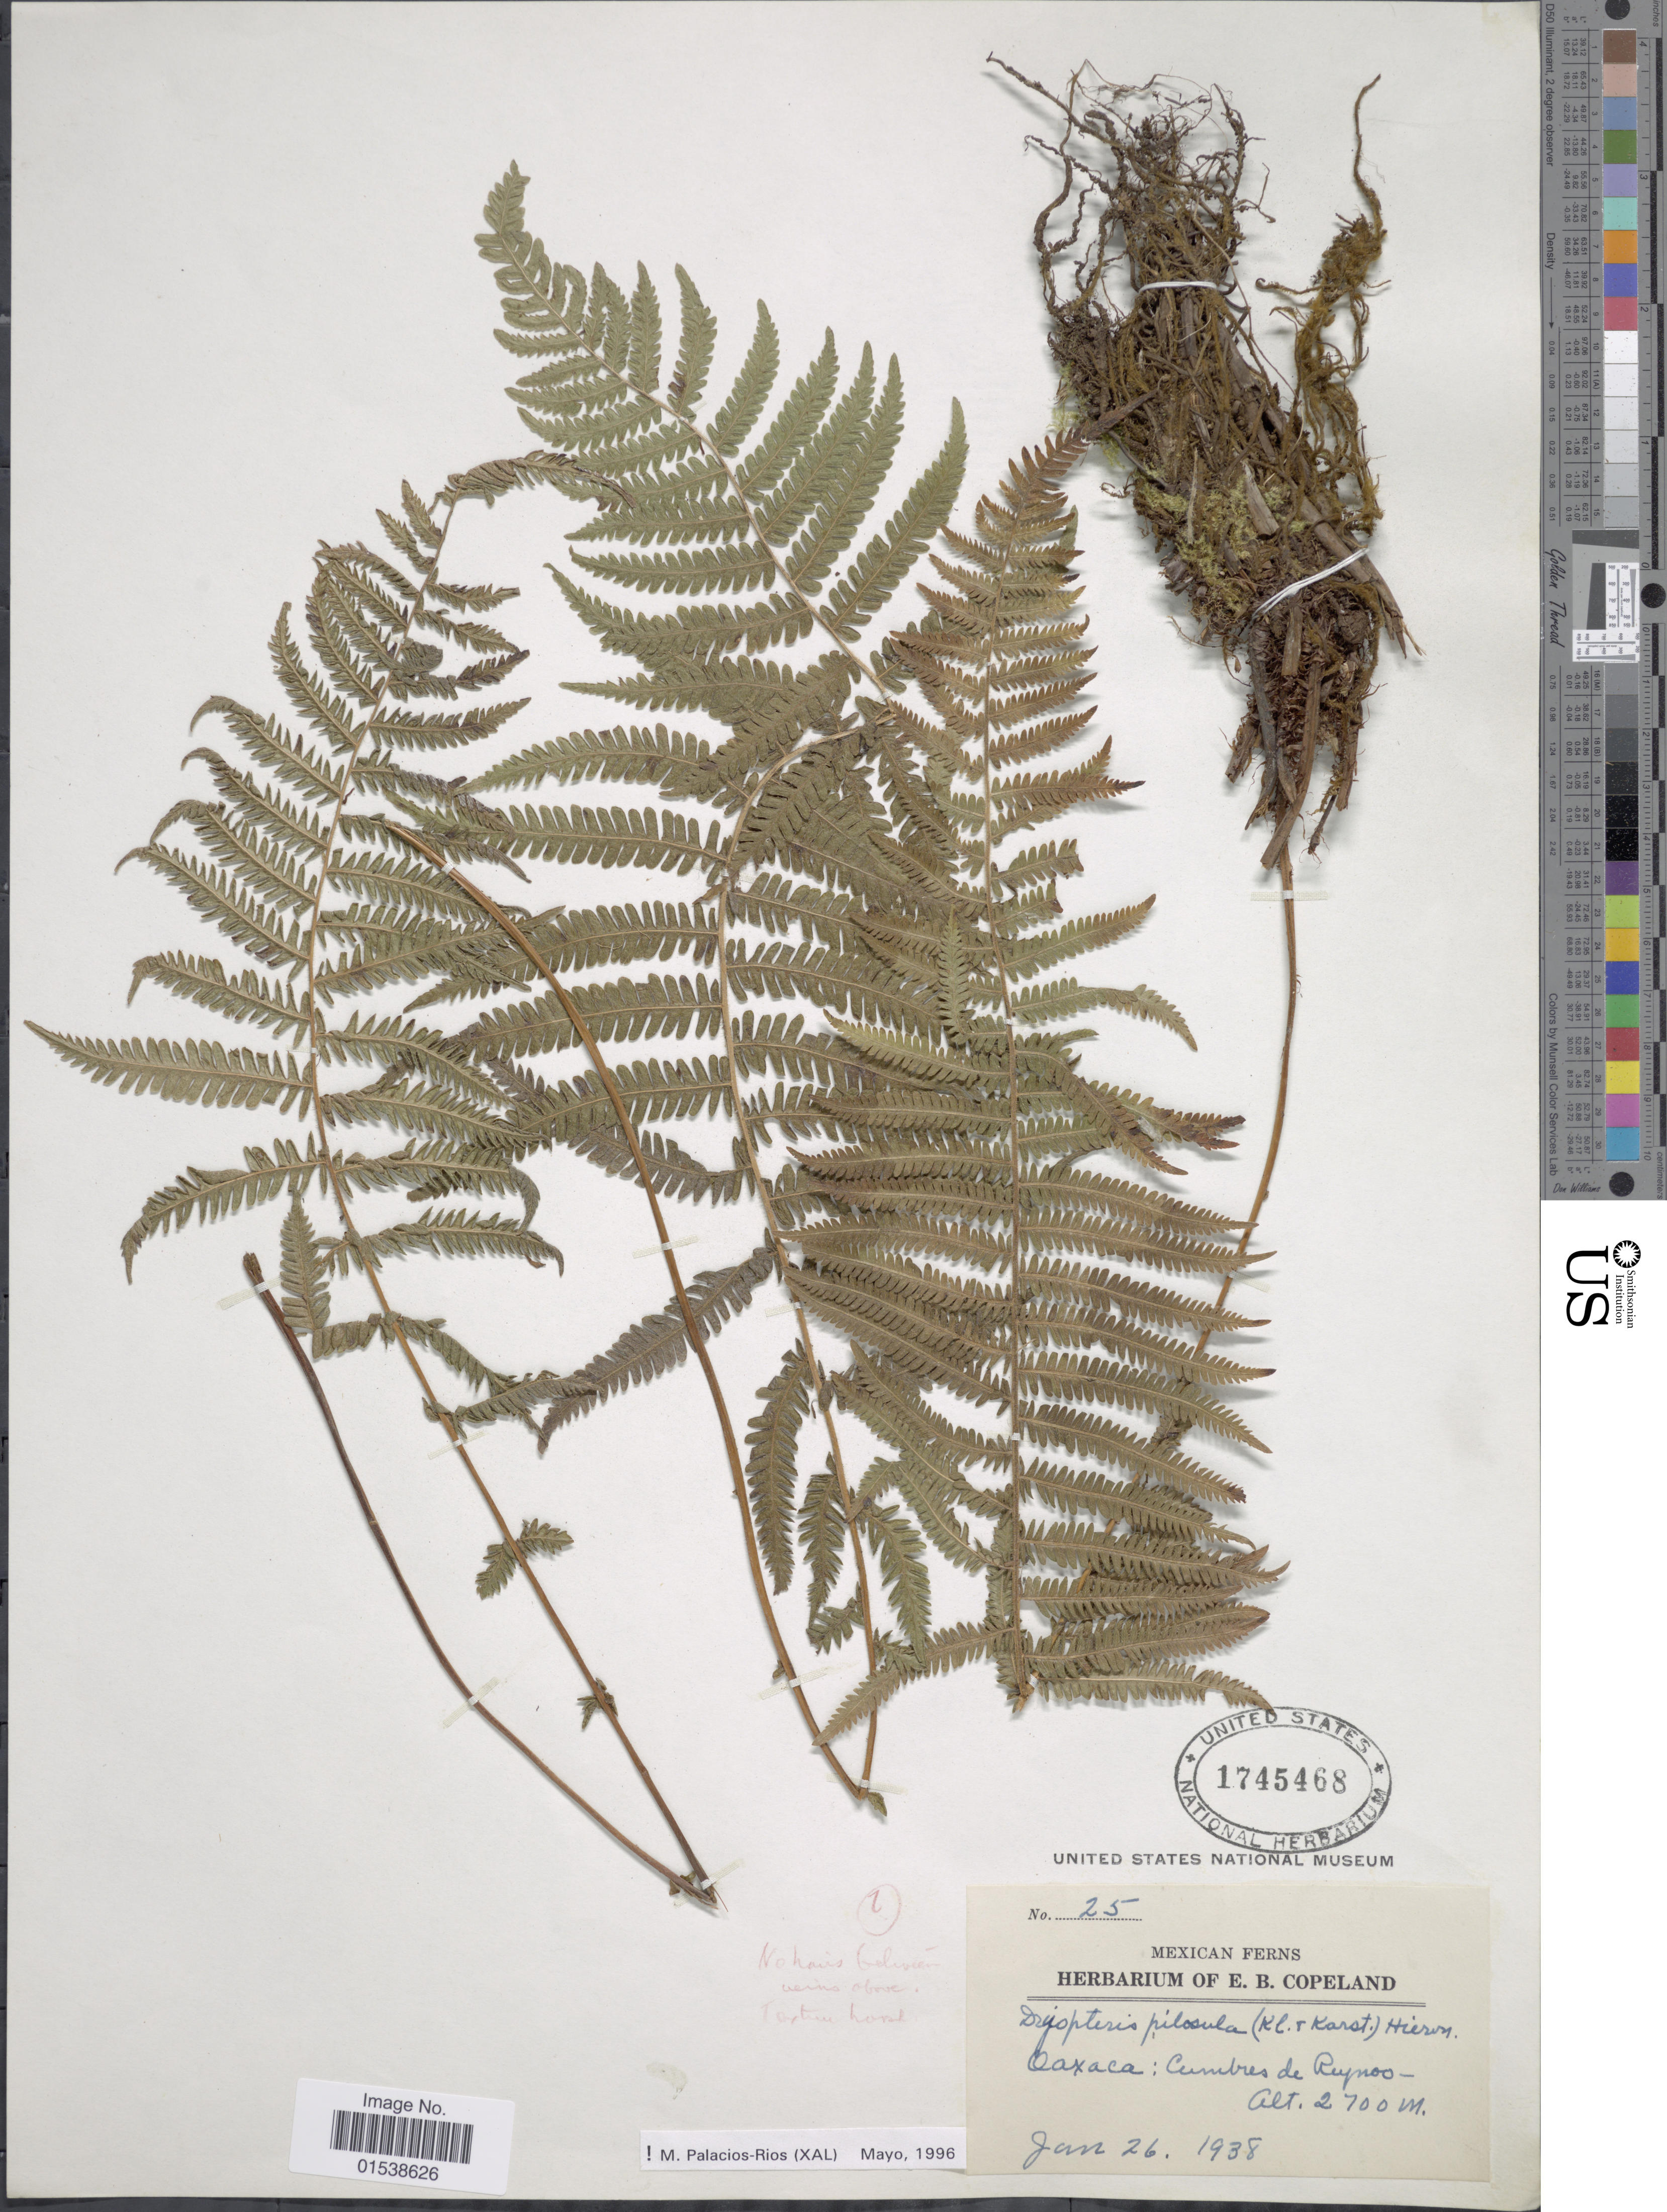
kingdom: Plantae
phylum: Tracheophyta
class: Polypodiopsida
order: Polypodiales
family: Thelypteridaceae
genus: Amauropelta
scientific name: Amauropelta pilosula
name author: (Klotzsch & H. Karst.) Á. Löve & D. Löve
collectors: ex herb. E. B. Copeland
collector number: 25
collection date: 1938-01-26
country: Mexico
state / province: Oaxaca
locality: Oaxaca: Cumbres de Reynos [interpreted]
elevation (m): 2700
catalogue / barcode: US 1745468